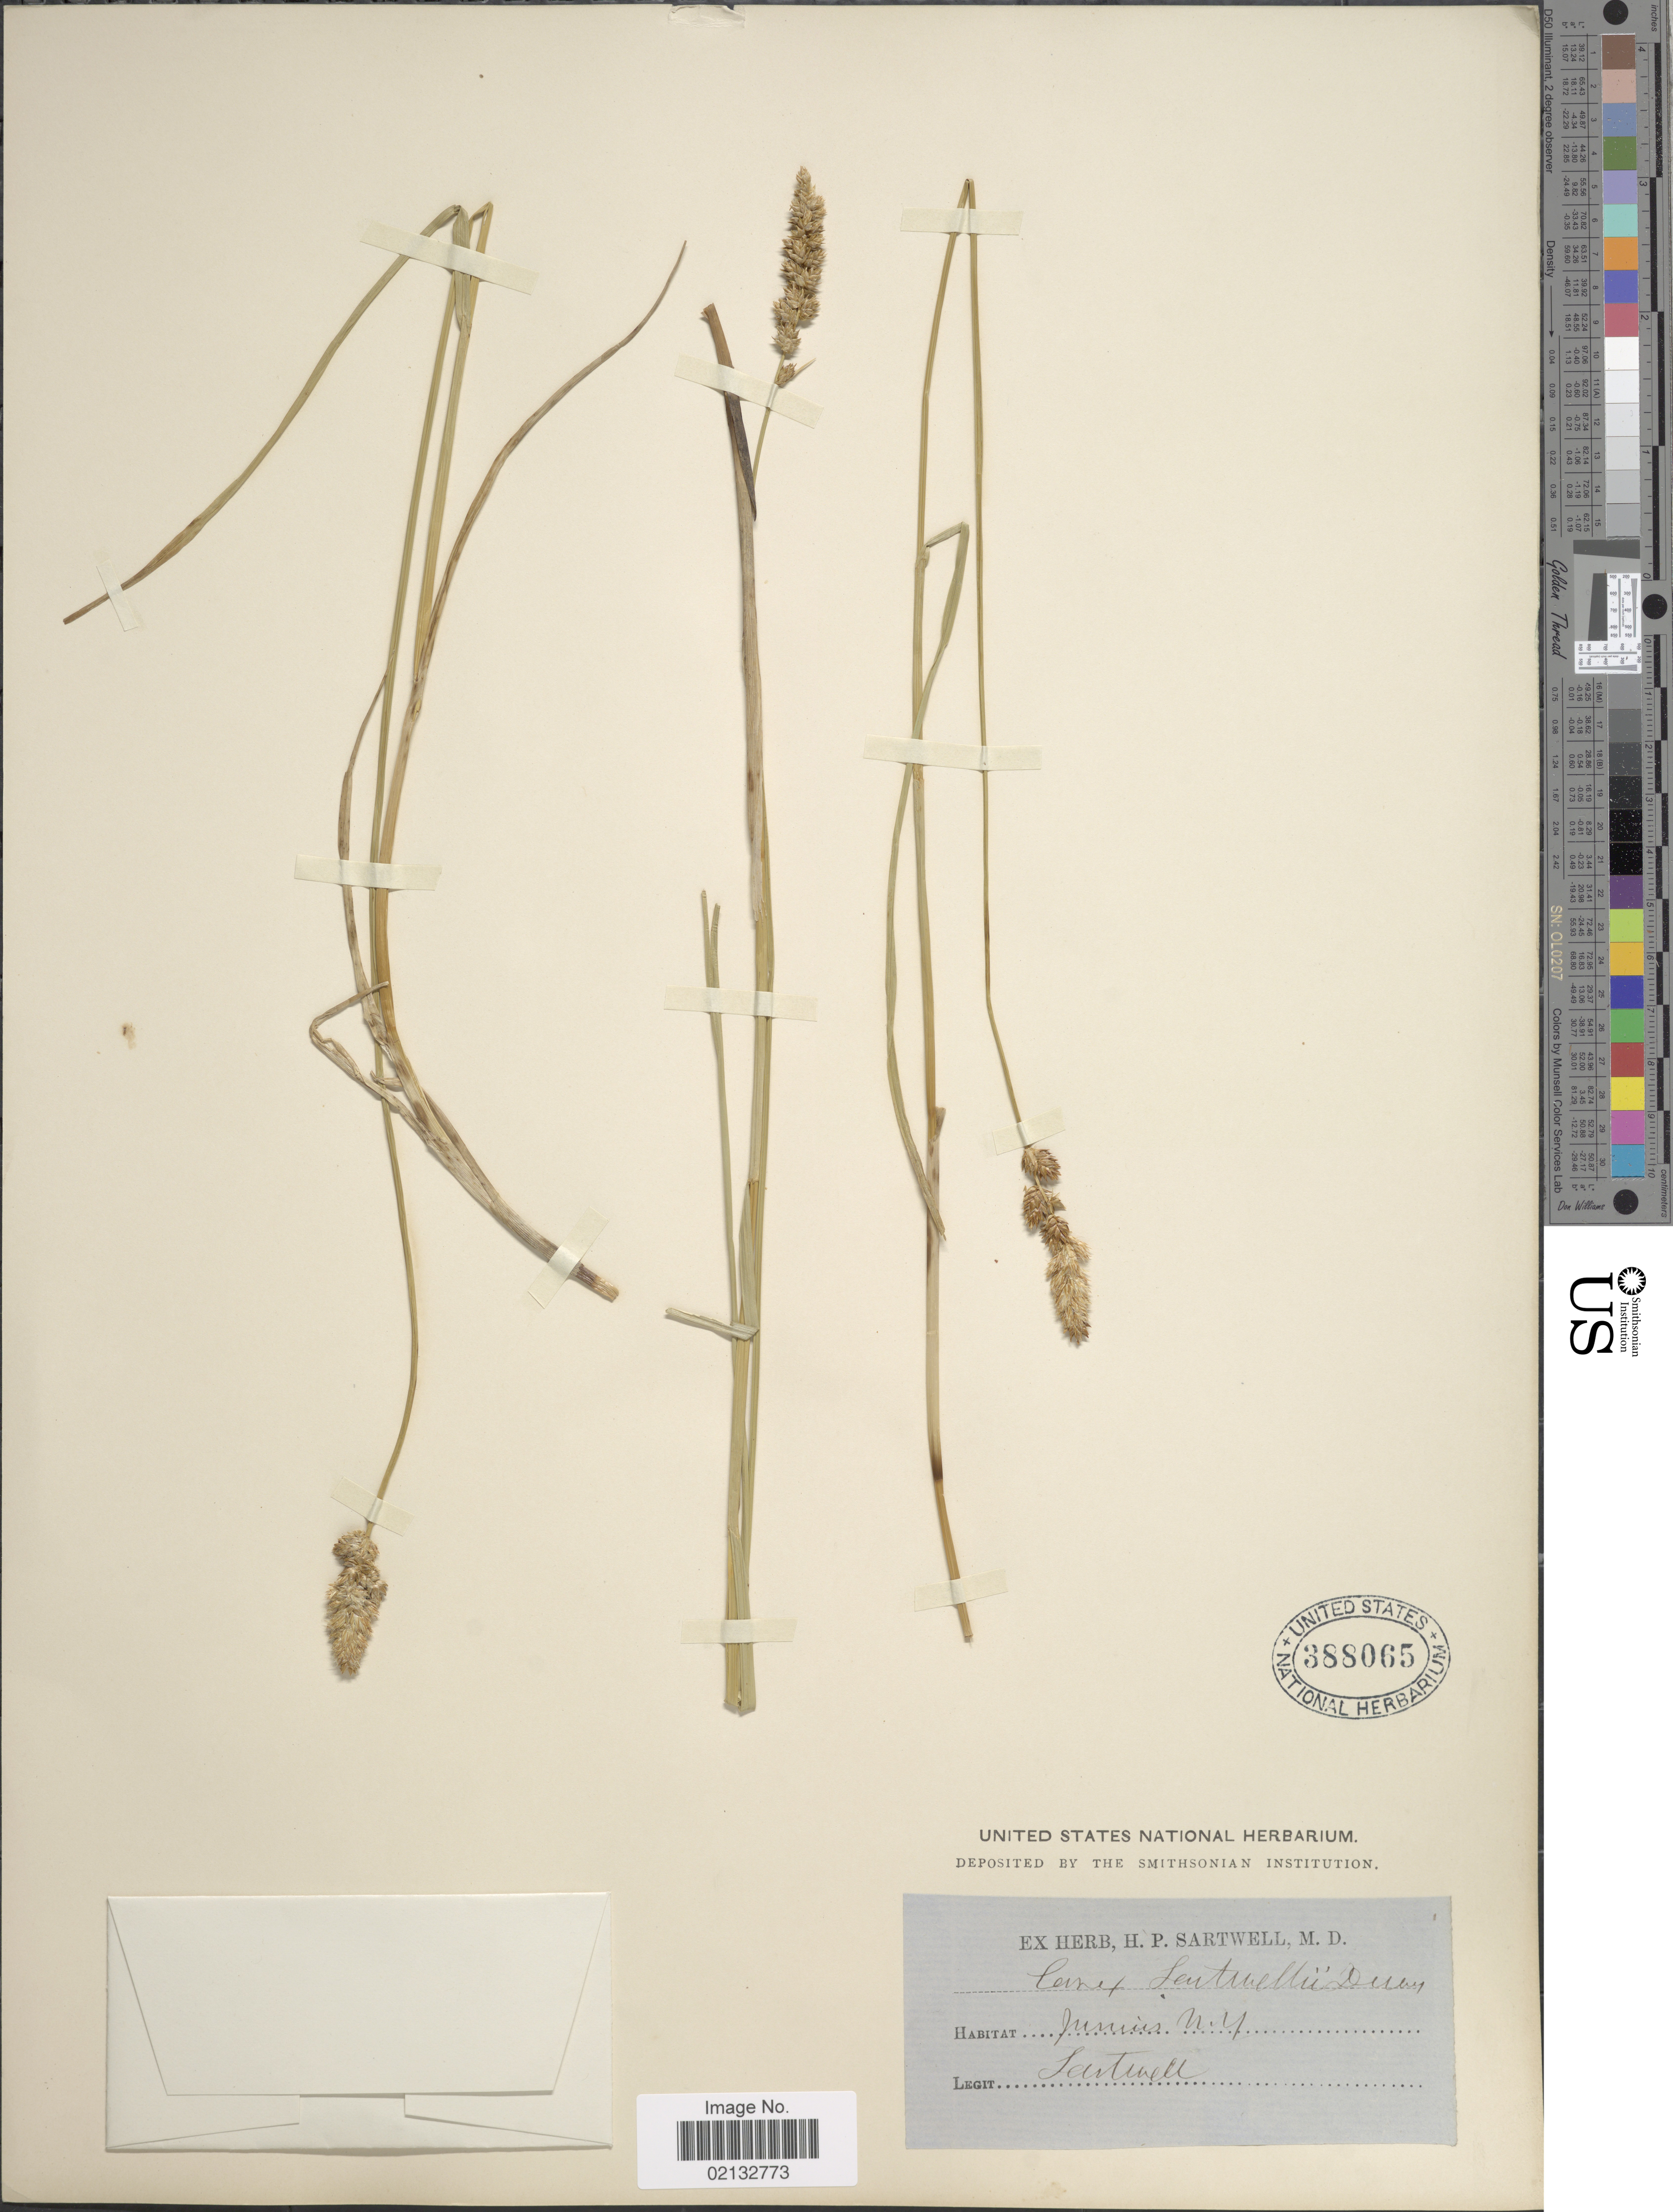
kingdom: Plantae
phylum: Tracheophyta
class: Liliopsida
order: Poales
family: Cyperaceae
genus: Carex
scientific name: Carex sartwellii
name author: Dewey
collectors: H. P. Sartwell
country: United States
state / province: New York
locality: Junius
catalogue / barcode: US 388065